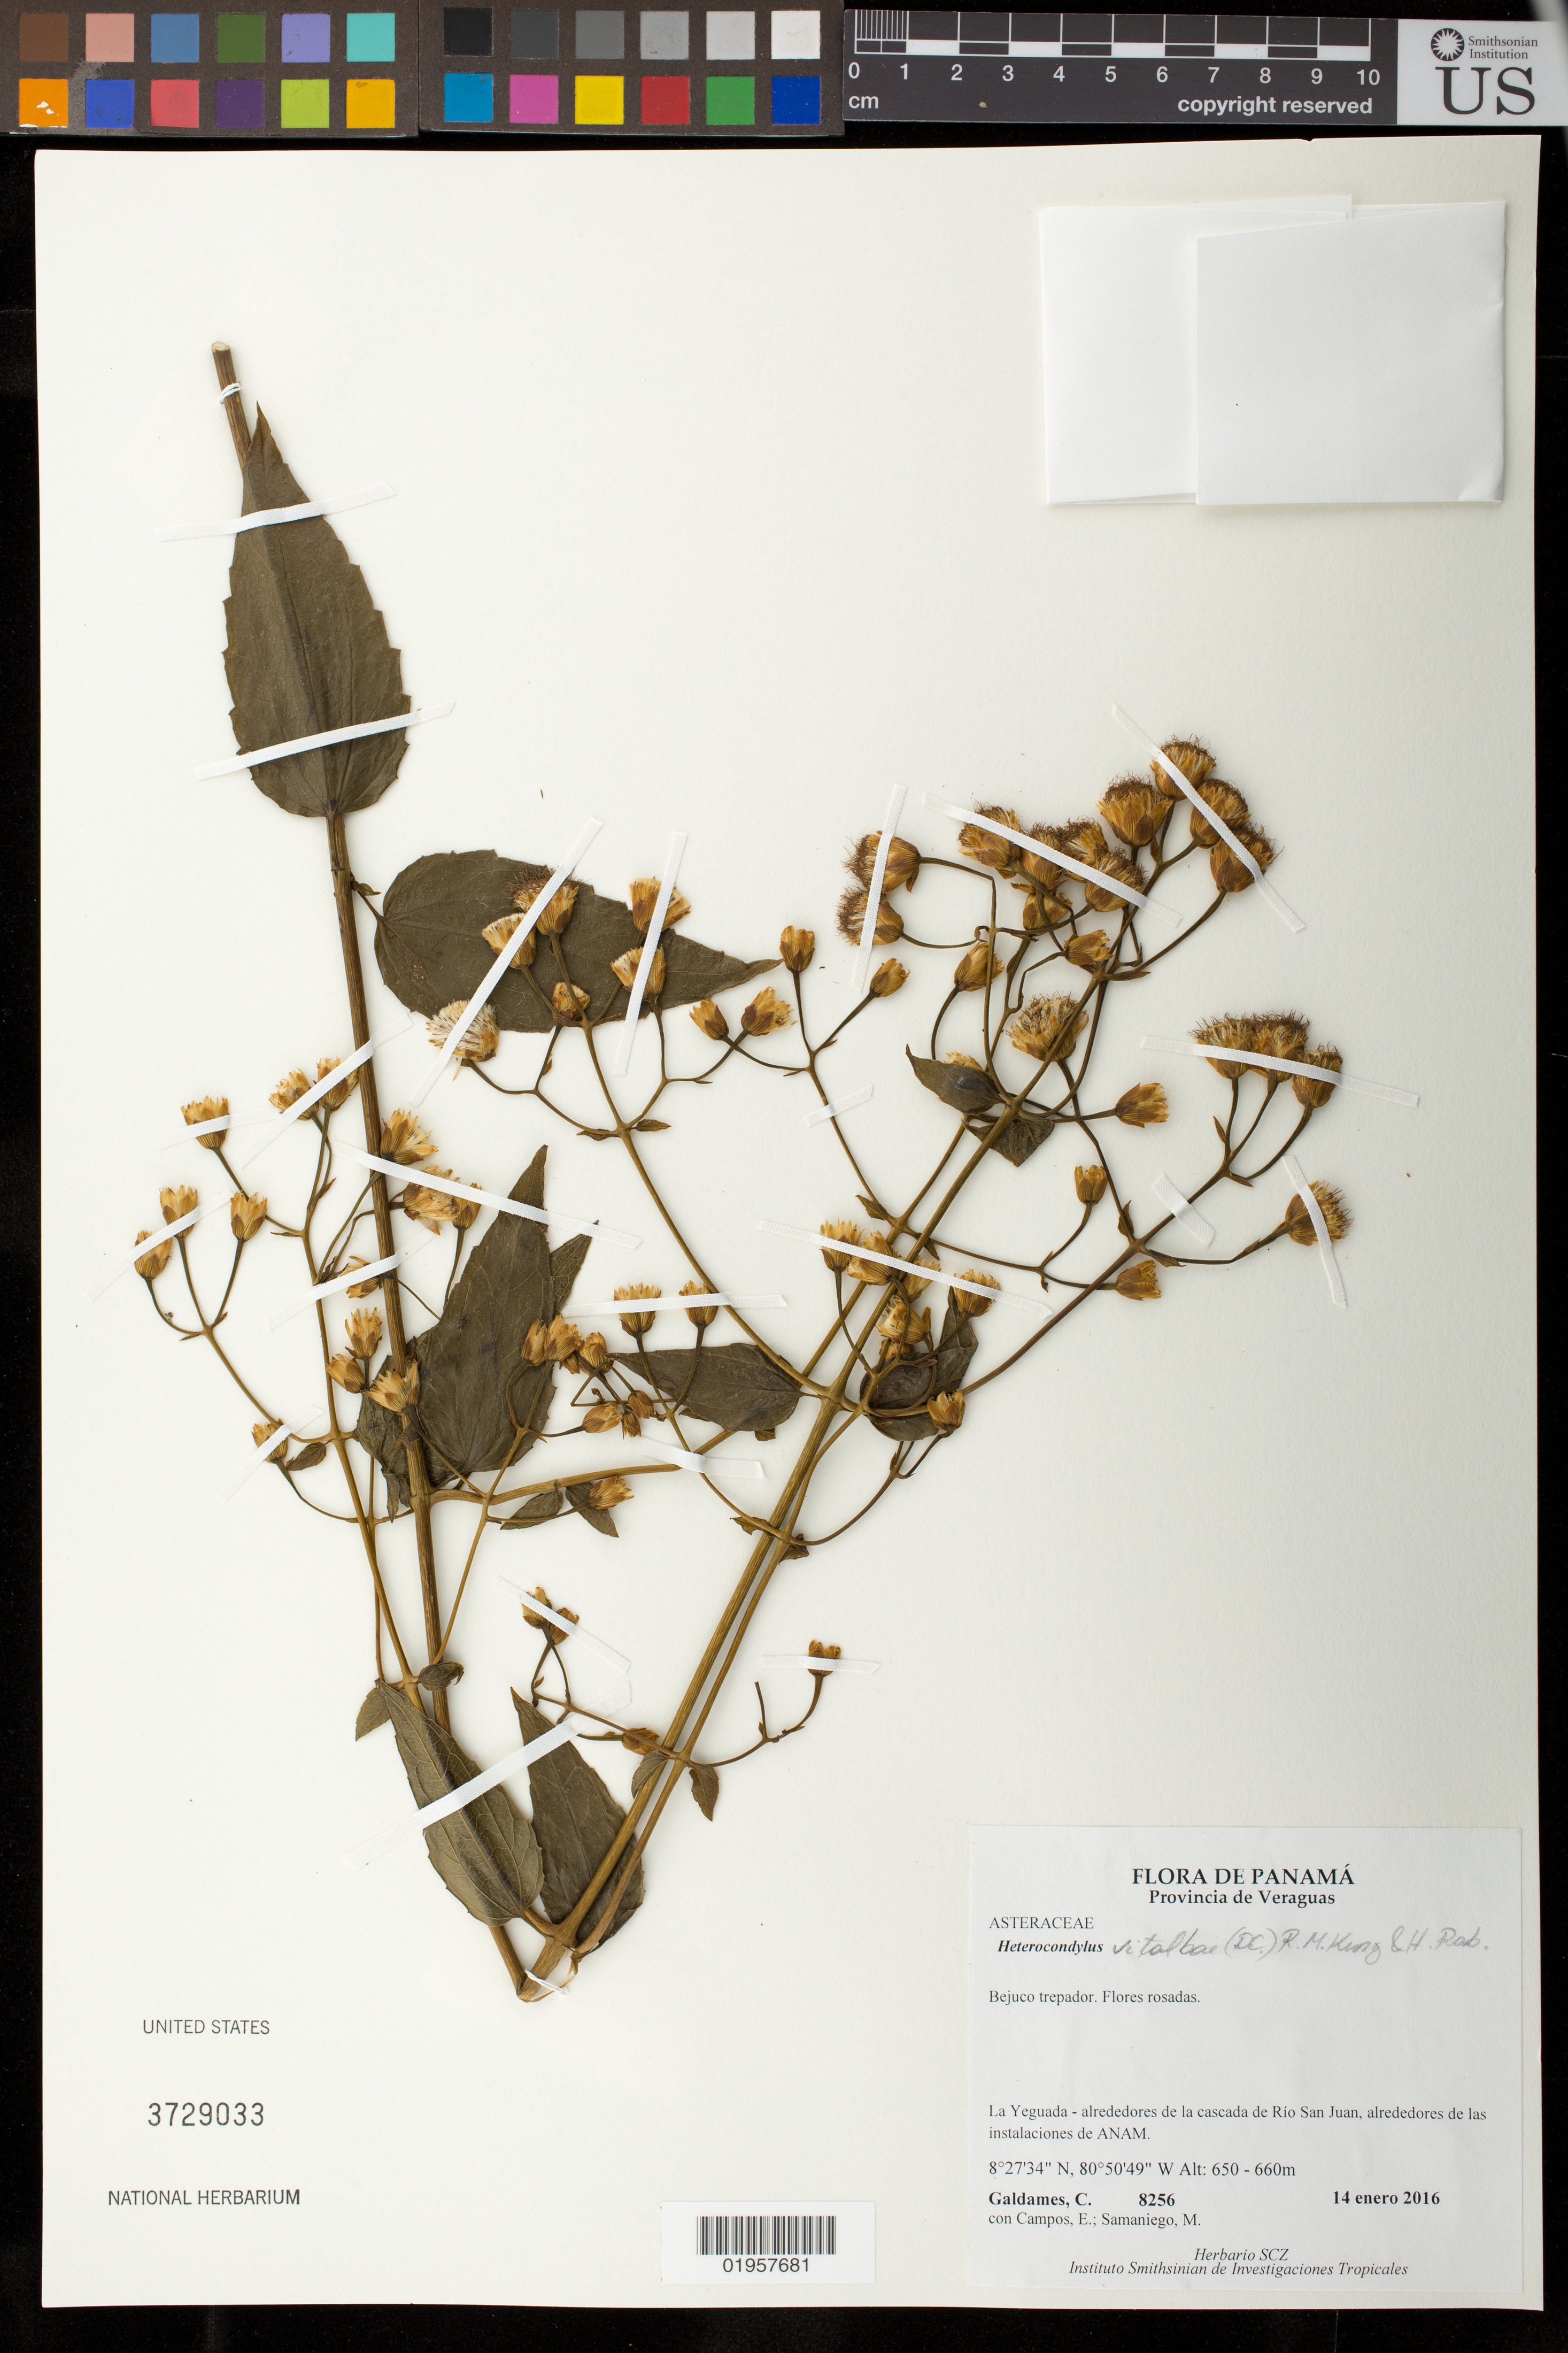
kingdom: Plantae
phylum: Tracheophyta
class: Magnoliopsida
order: Asterales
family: Asteraceae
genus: Heterocondylus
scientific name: Heterocondylus vitalbae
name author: (DC.) R.M. King & H. Rob.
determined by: King, Robert M.; Robinson, H. E.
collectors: C. Galdames, E. Campos & M. Samaniego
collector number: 8256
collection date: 2016-01-14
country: Panama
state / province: Veraguas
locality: La Yeguada - alrededores de la cascada de Río San Juan, alrededores de las instalaciones de ANAM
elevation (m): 650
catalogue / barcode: US 3729033